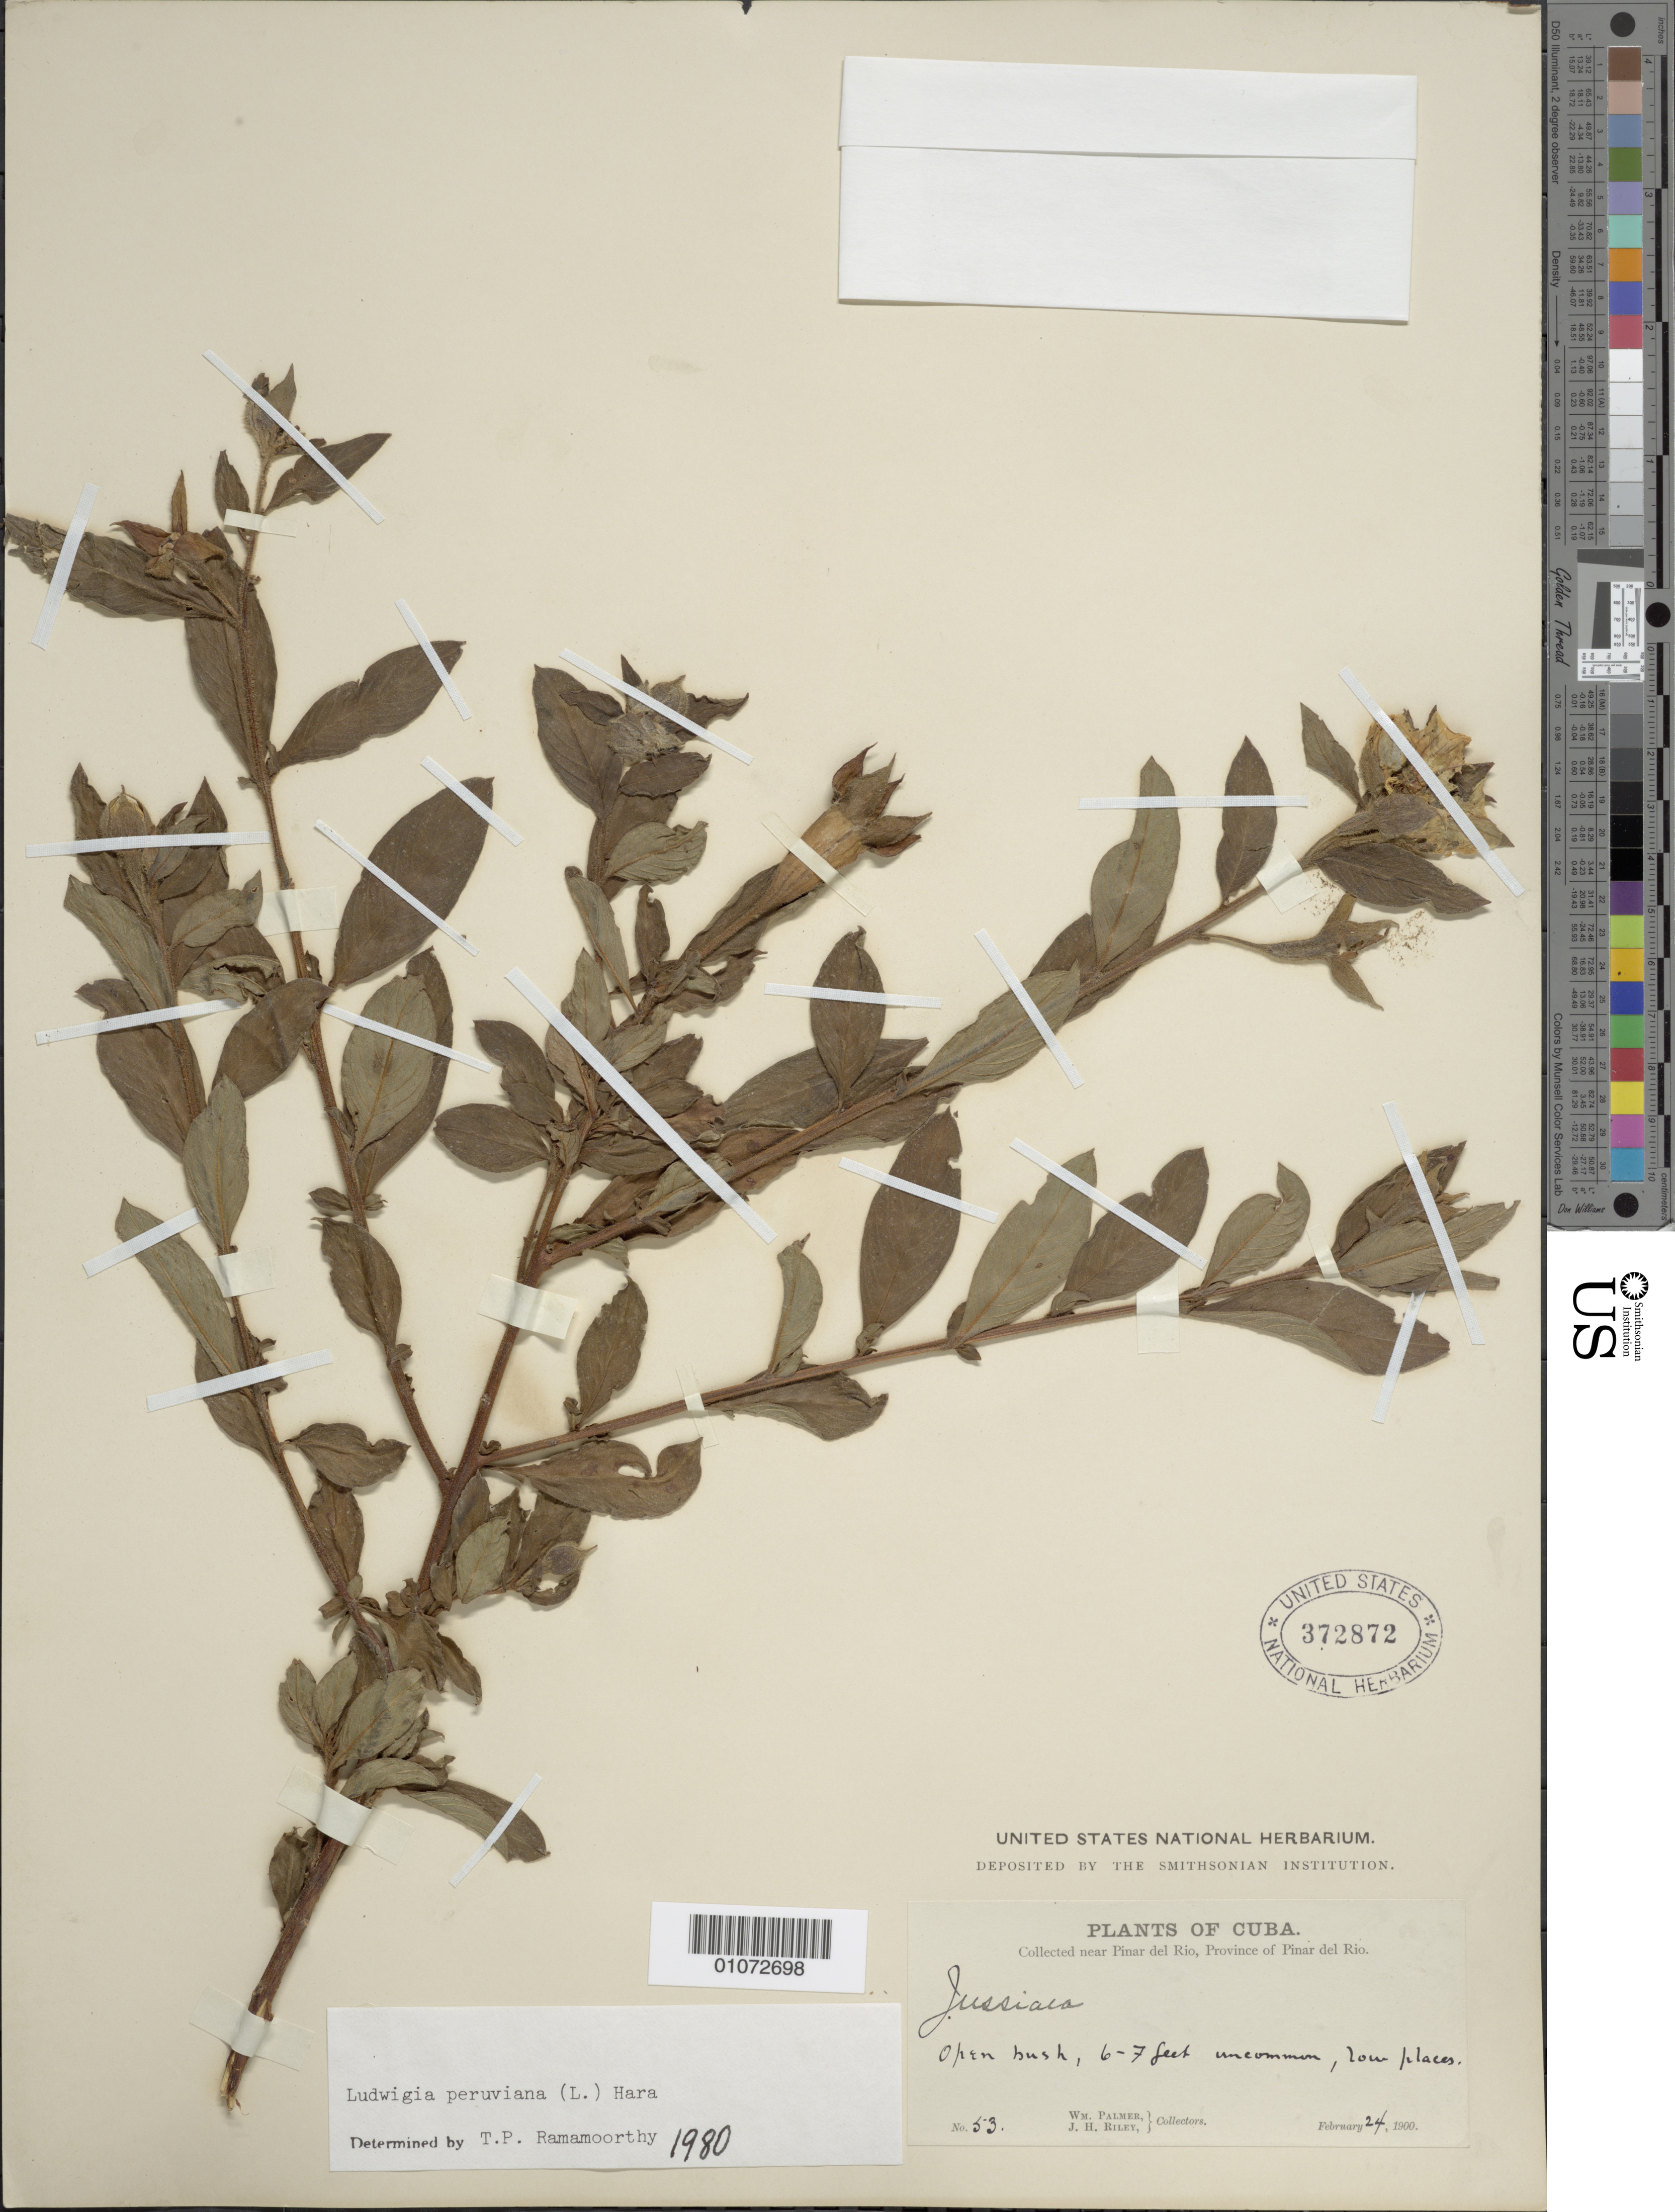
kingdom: Plantae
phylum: Tracheophyta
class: Magnoliopsida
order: Myrtales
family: Onagraceae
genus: Ludwigia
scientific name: Ludwigia peruviana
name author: (L.) H. Hara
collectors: W. Palmer & J. H. Riley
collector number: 53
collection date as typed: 24 Feb 1900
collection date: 1900-02-24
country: Cuba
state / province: Pinar del Rio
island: Cuba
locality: Collected near Pinar del Rio Uncommon in low places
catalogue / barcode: US 372872